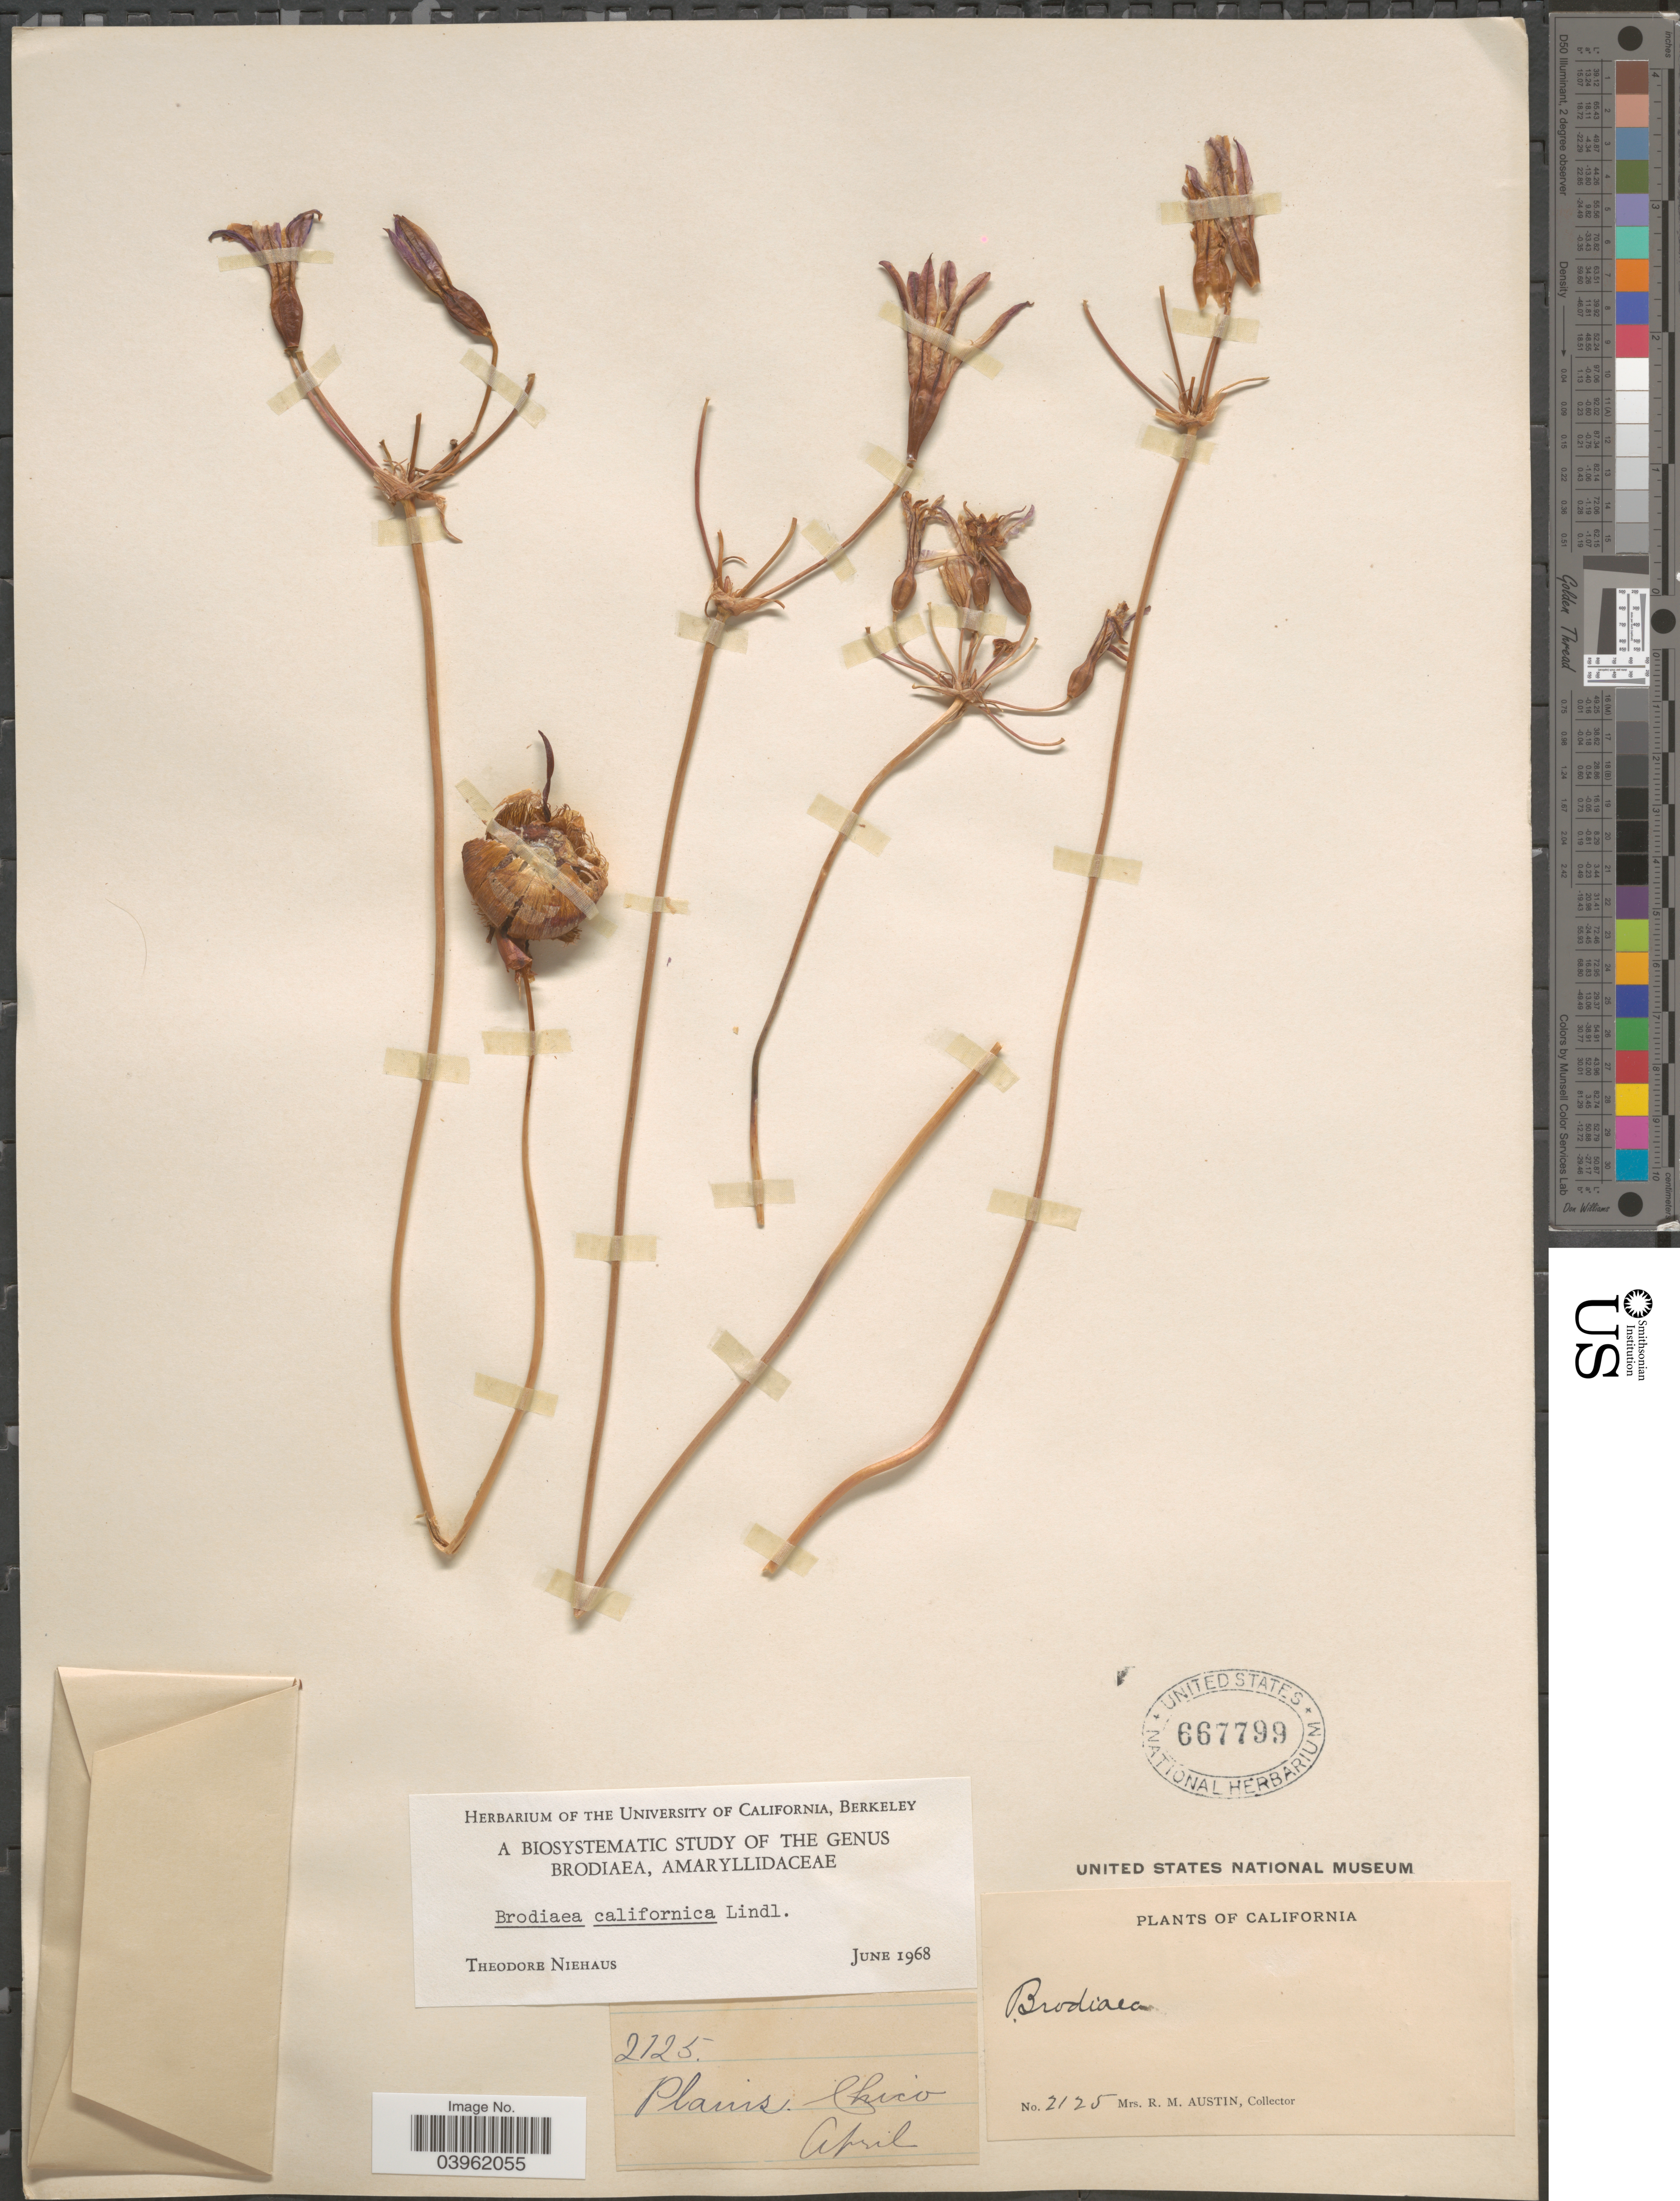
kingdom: Plantae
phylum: Tracheophyta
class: Liliopsida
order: Asparagales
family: Asparagaceae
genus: Brodiaea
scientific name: Brodiaea californica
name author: Lindl. ex Lem.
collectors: R. Austin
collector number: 2125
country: United States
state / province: California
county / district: Butte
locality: Plains. Chico.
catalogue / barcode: US 667799